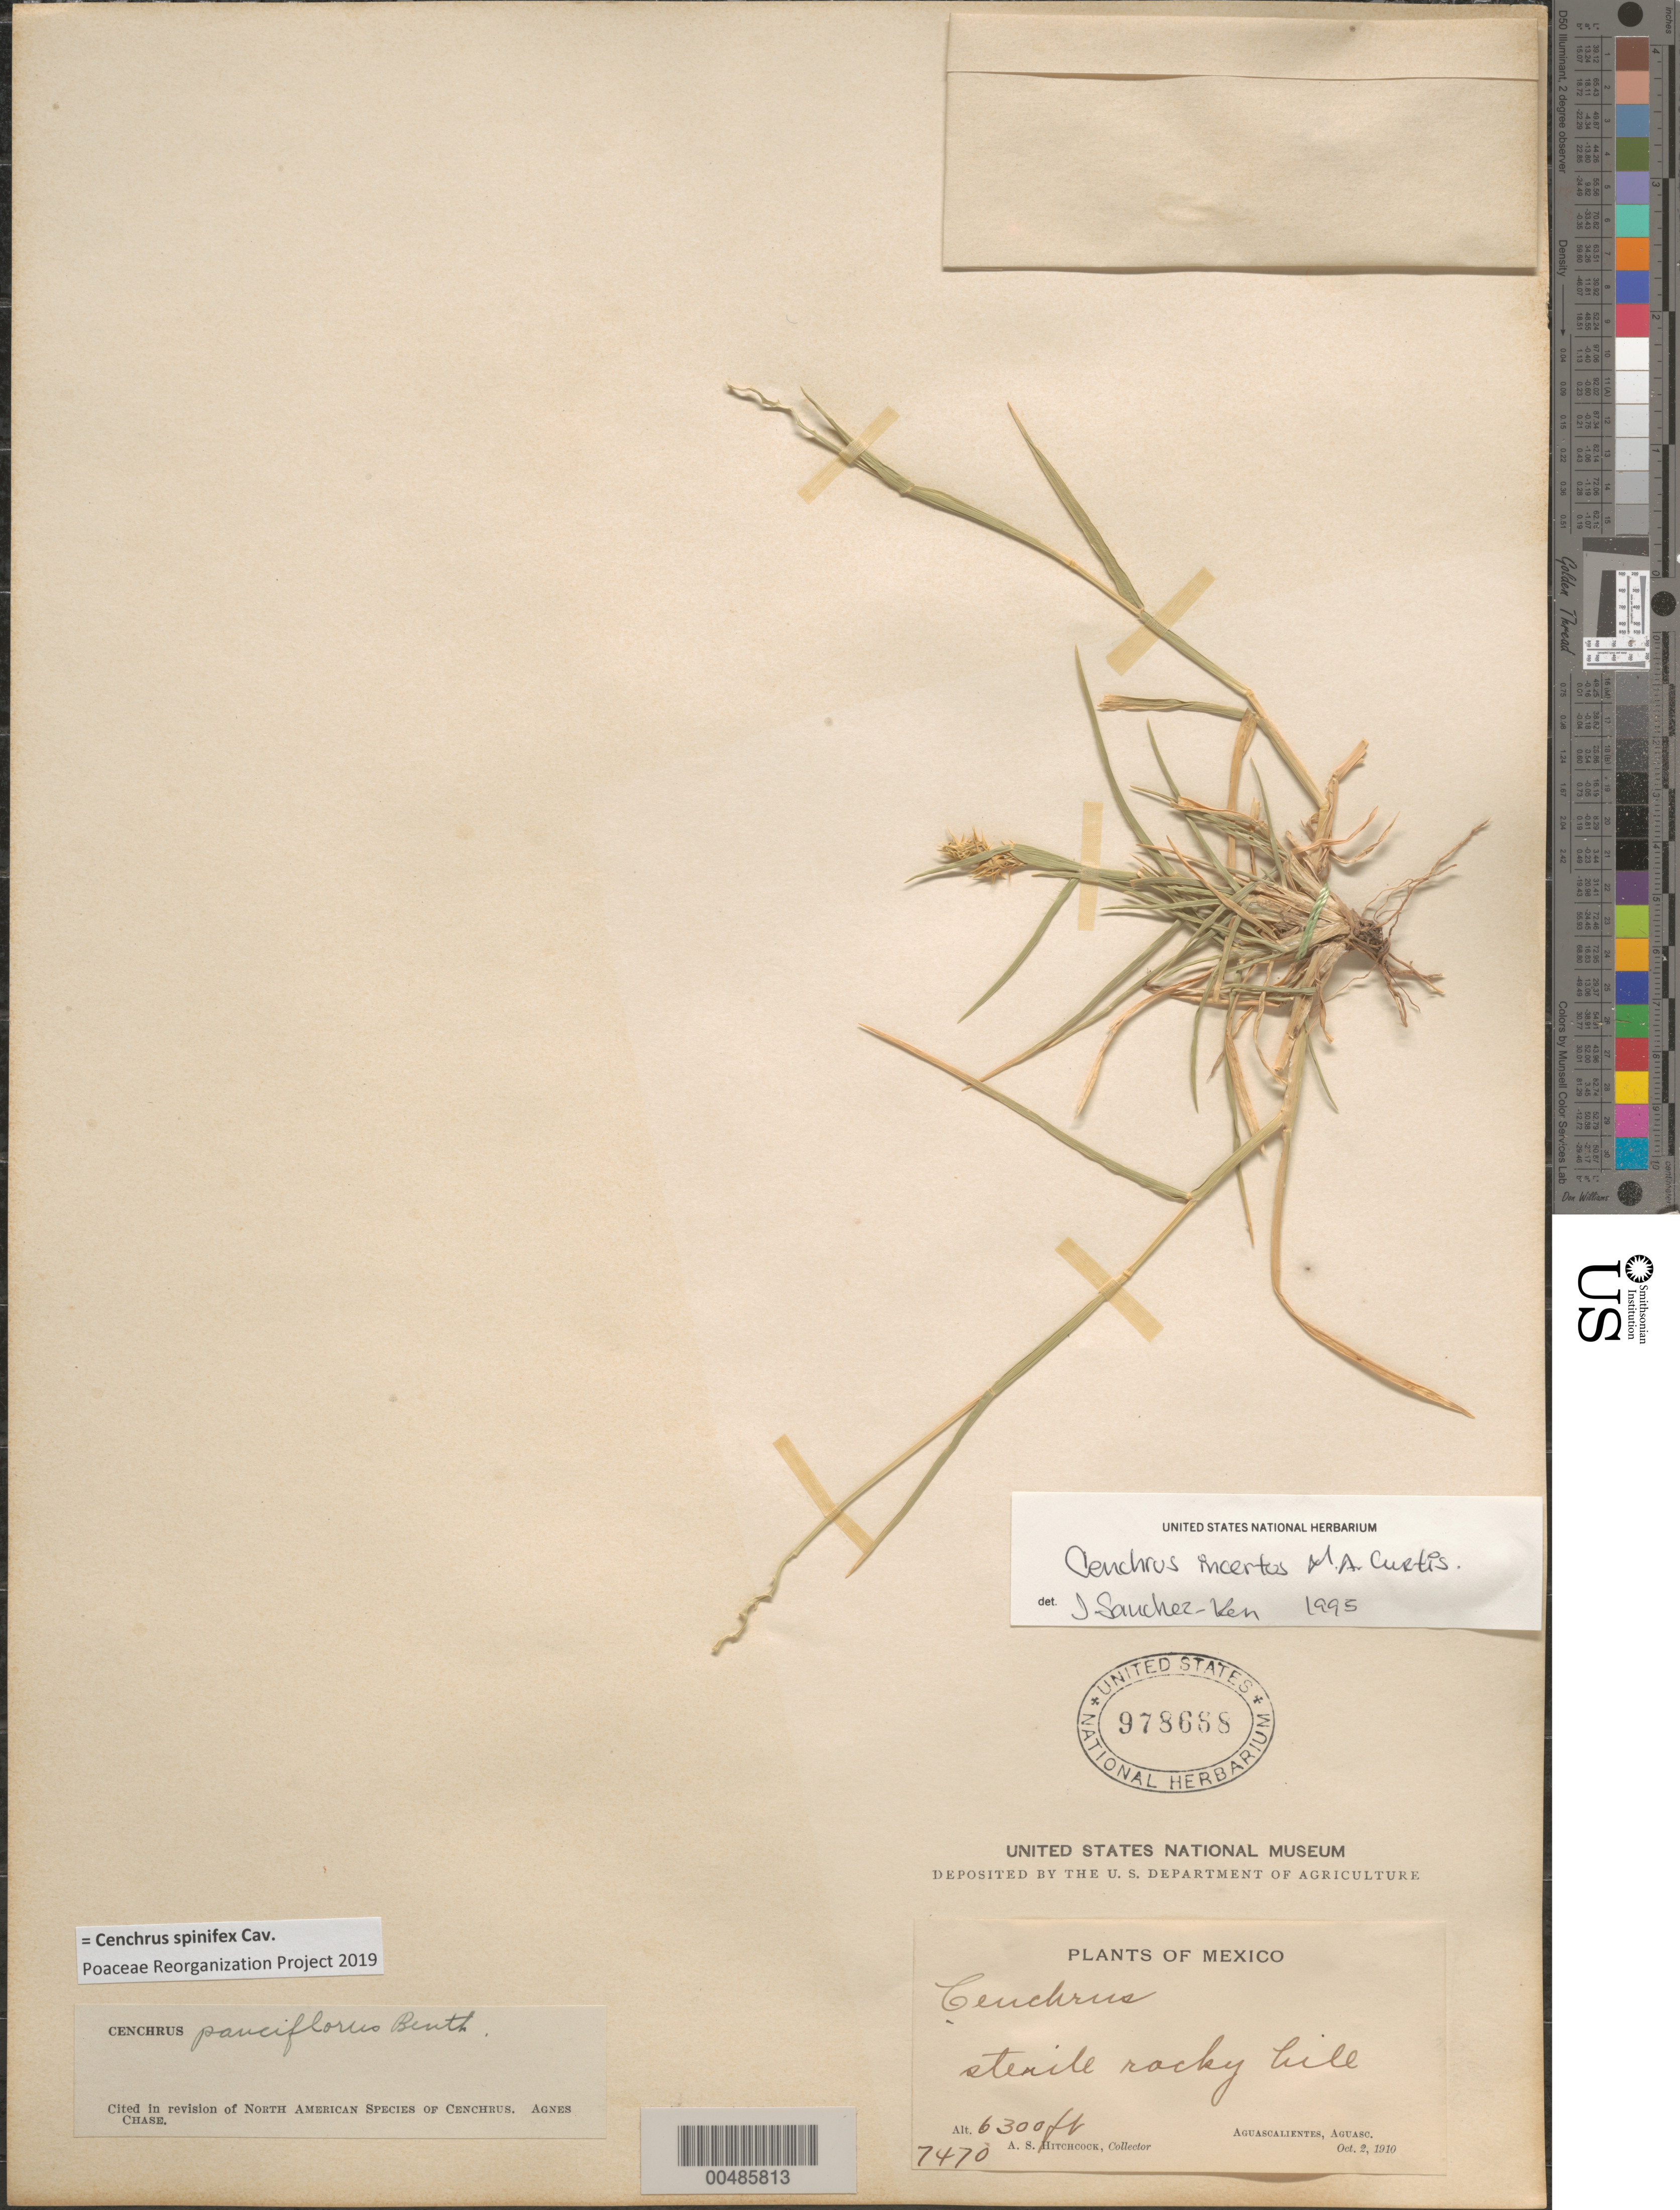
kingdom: Plantae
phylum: Tracheophyta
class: Liliopsida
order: Poales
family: Poaceae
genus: Cenchrus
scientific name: Cenchrus spinifex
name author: Cav.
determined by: Poaceae Reorganization Project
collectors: A. S. Hitchcock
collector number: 7470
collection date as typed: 2 Oct 1910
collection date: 1910-10-02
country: Mexico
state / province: Aguascalientes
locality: Aguascalientes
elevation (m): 1920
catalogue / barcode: US 978668